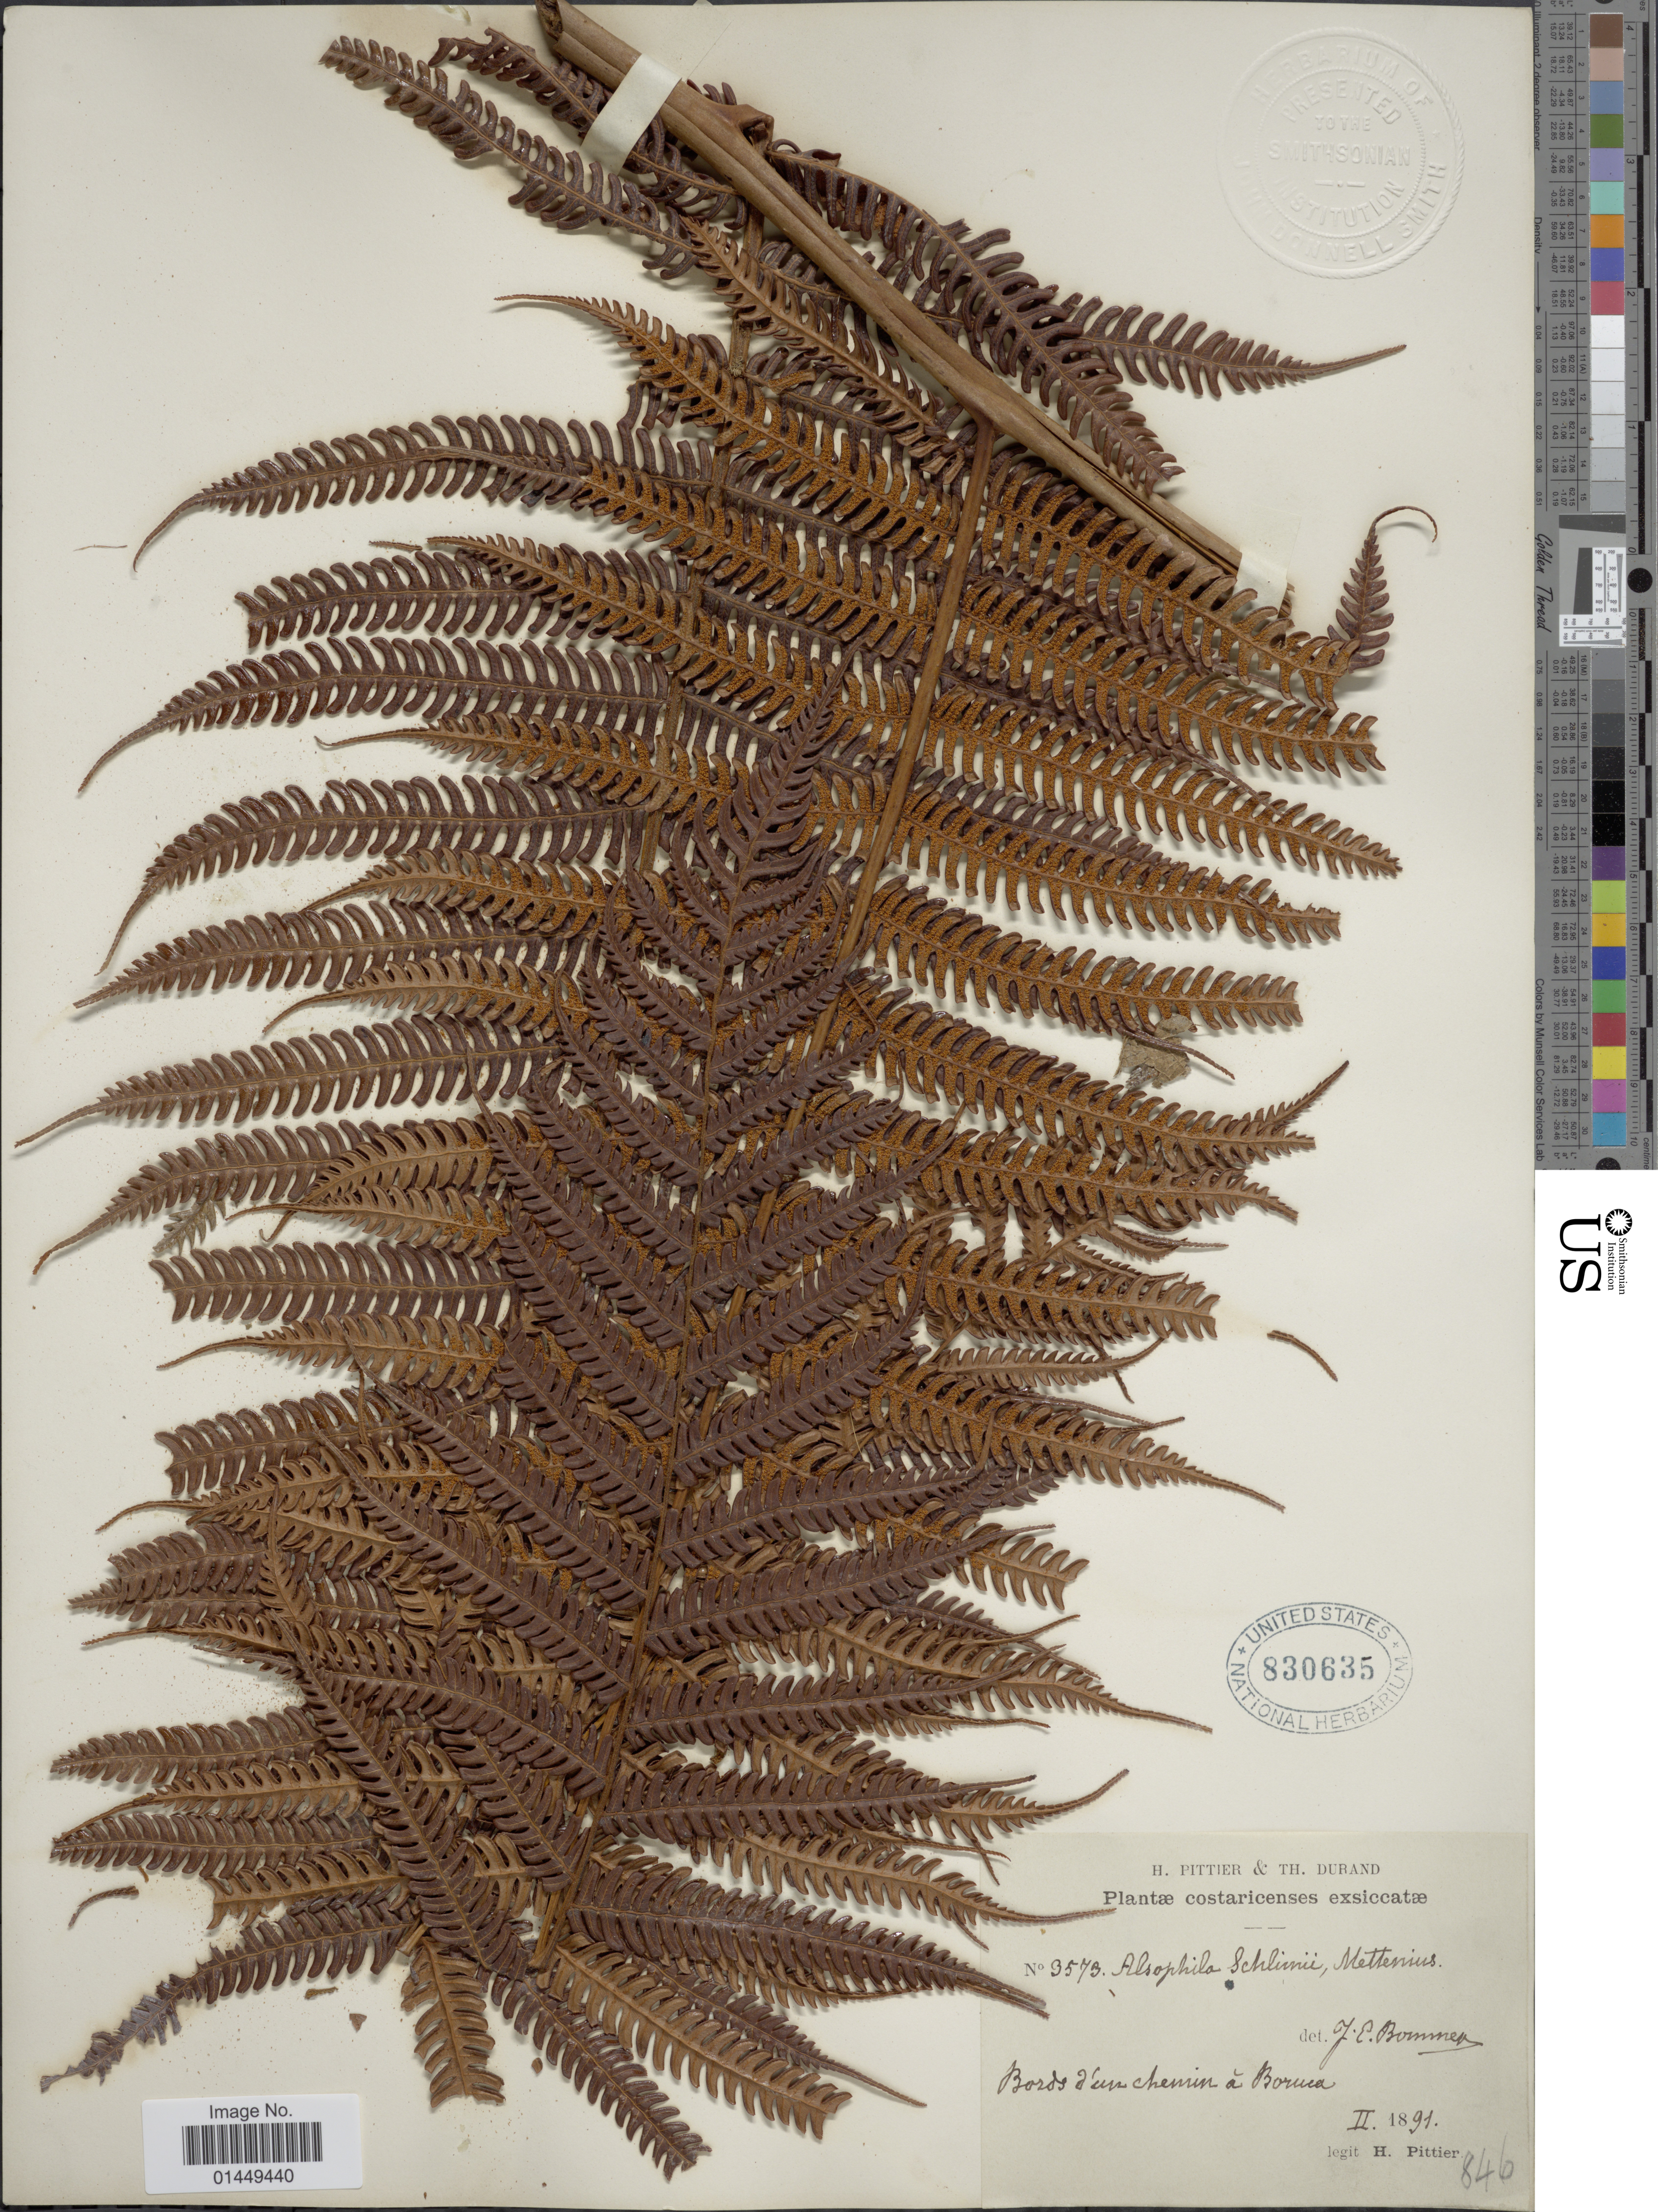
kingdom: Plantae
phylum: Tracheophyta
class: Polypodiopsida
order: Cyatheales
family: Cyatheaceae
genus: Cyathea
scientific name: Cyathea poeppigii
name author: (Hook.) Domin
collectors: H. F. Pittier & T. Durand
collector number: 3573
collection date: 1891-02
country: Costa Rica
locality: Bords d'un chemin a Boruca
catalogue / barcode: US 830635